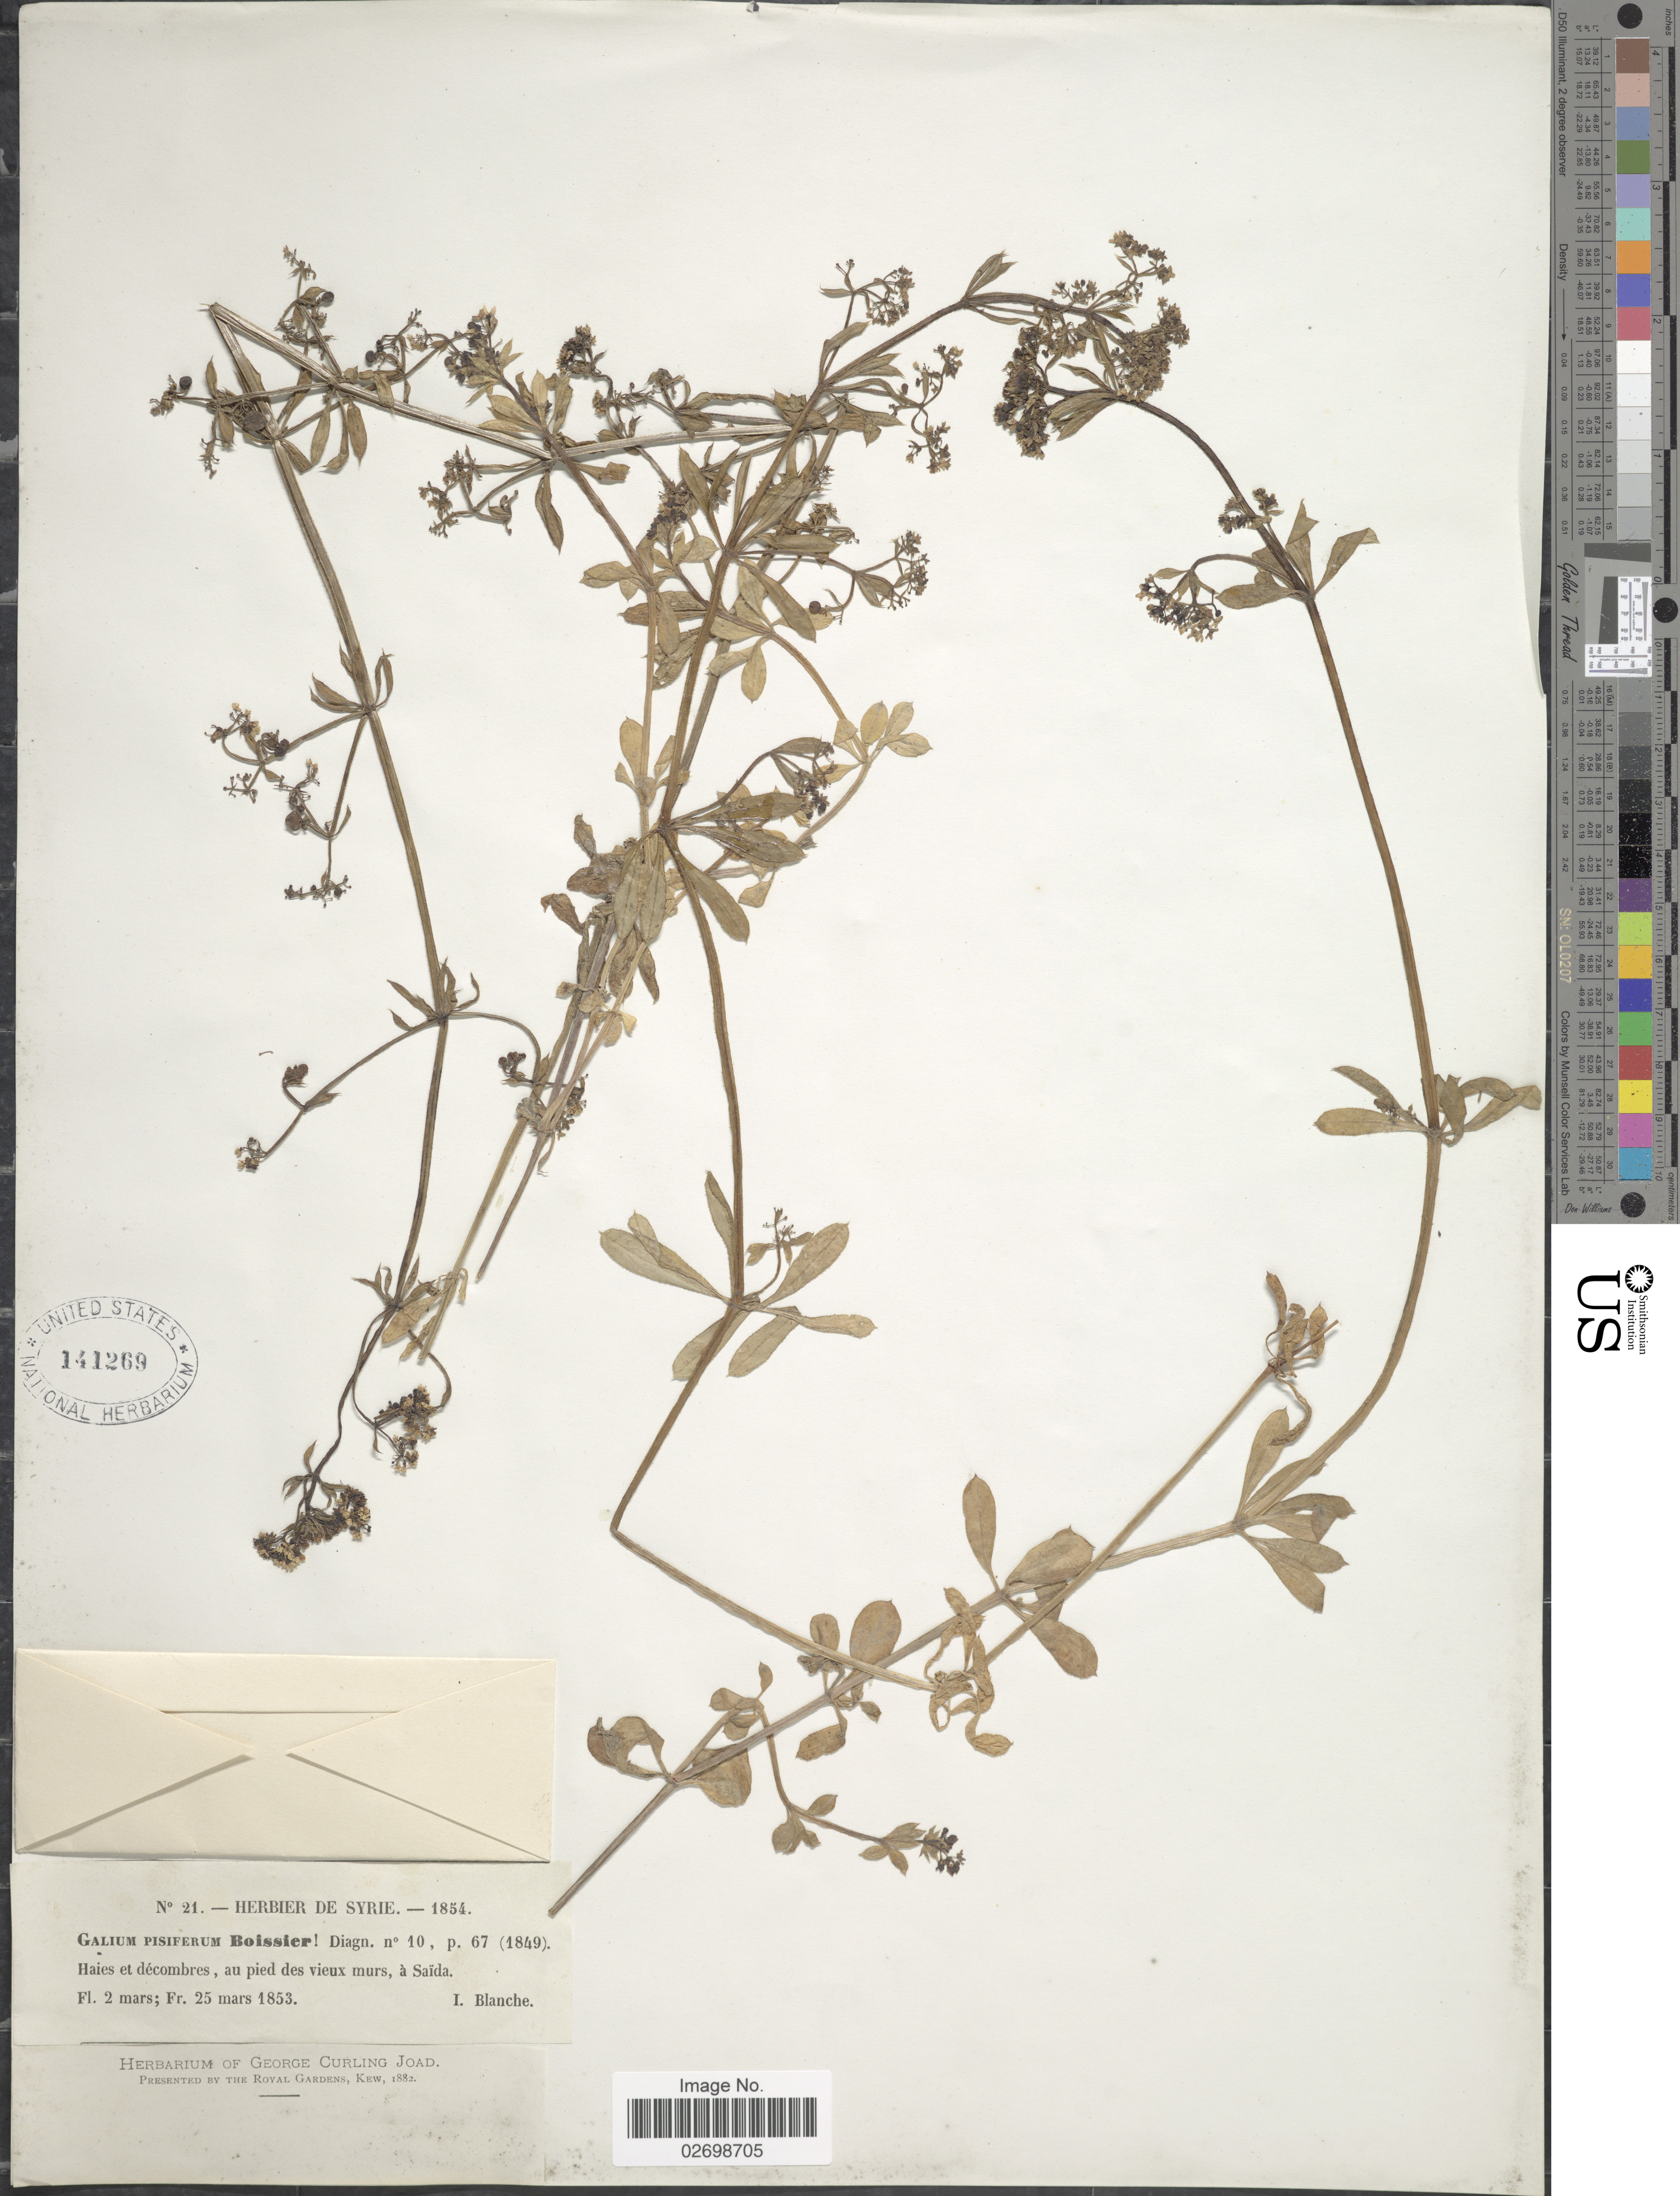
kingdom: Plantae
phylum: Tracheophyta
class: Magnoliopsida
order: Gentianales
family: Rubiaceae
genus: Galium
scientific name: Galium pisiferum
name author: Boiss.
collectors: I. Blanche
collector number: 21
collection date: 1853-03-25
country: Syria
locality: Haies et decombres, au pied des vieux murs, a Saida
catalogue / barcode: US 141269